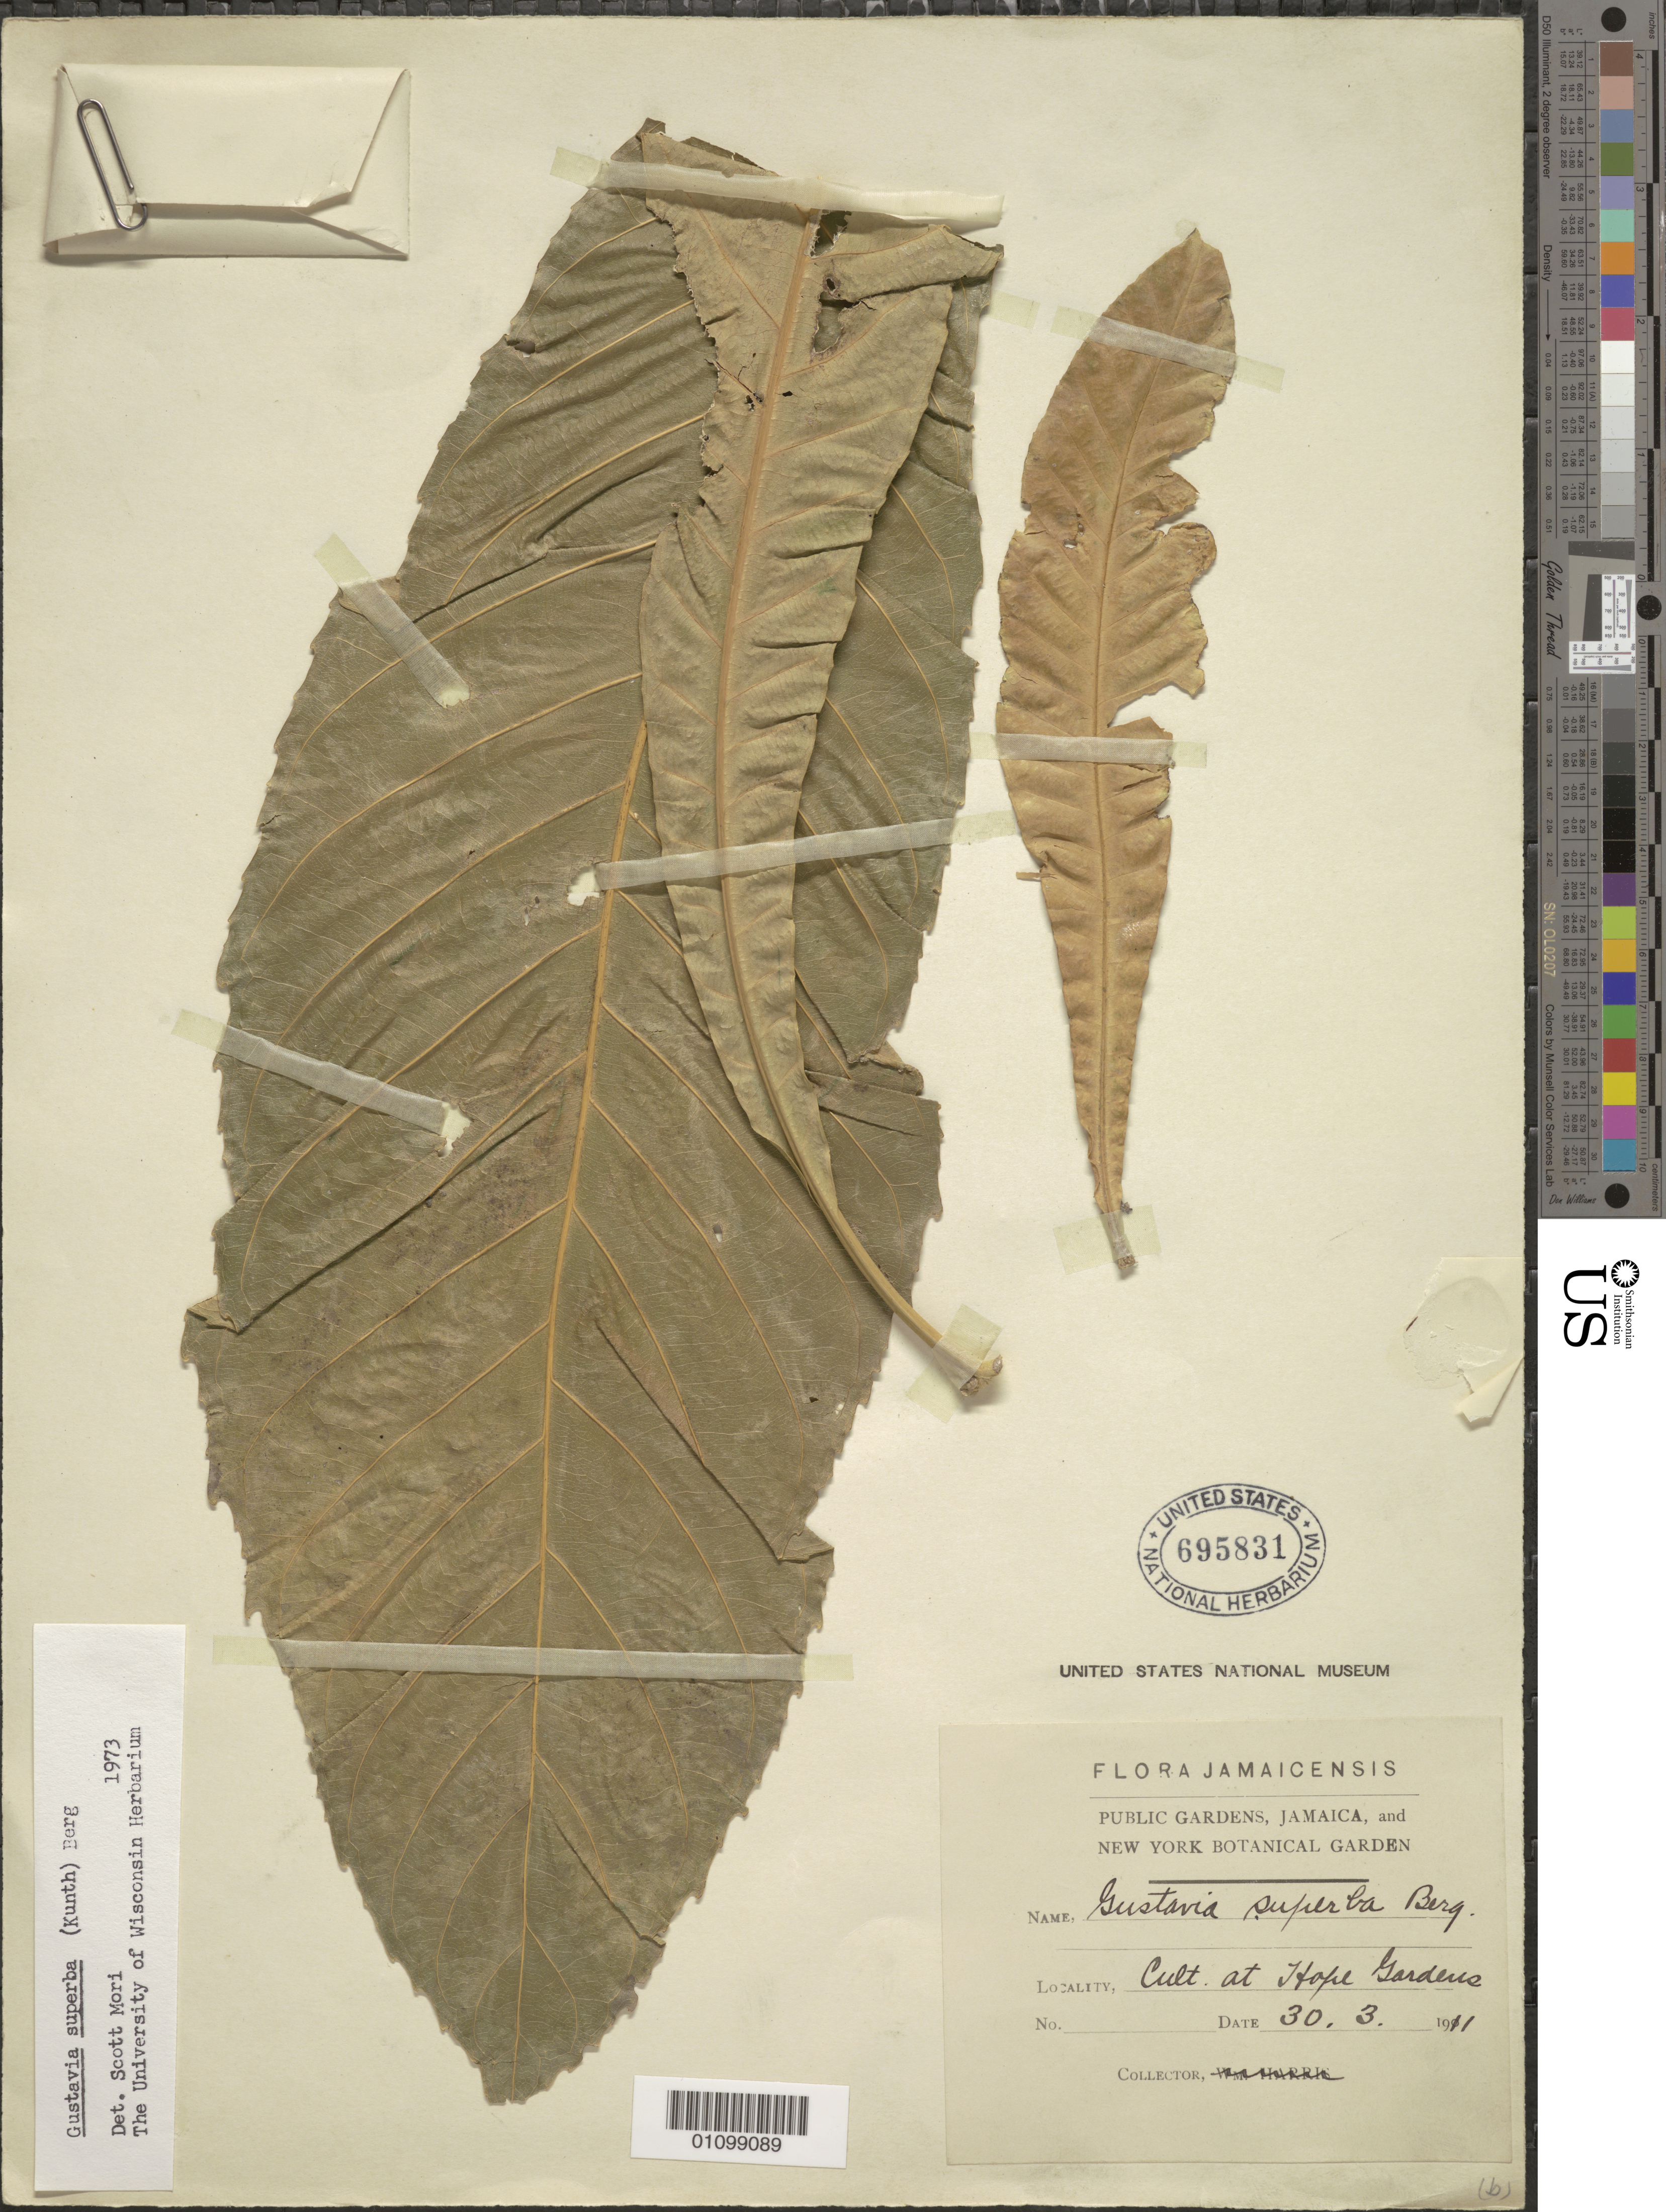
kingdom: Plantae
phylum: Tracheophyta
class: Magnoliopsida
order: Ericales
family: Lecythidaceae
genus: Gustavia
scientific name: Gustavia superba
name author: (Kunth) O. Berg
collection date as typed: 30 Mar 1911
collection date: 1911-03-30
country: Jamaica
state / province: Kingston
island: Jamaica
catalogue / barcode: US 695831